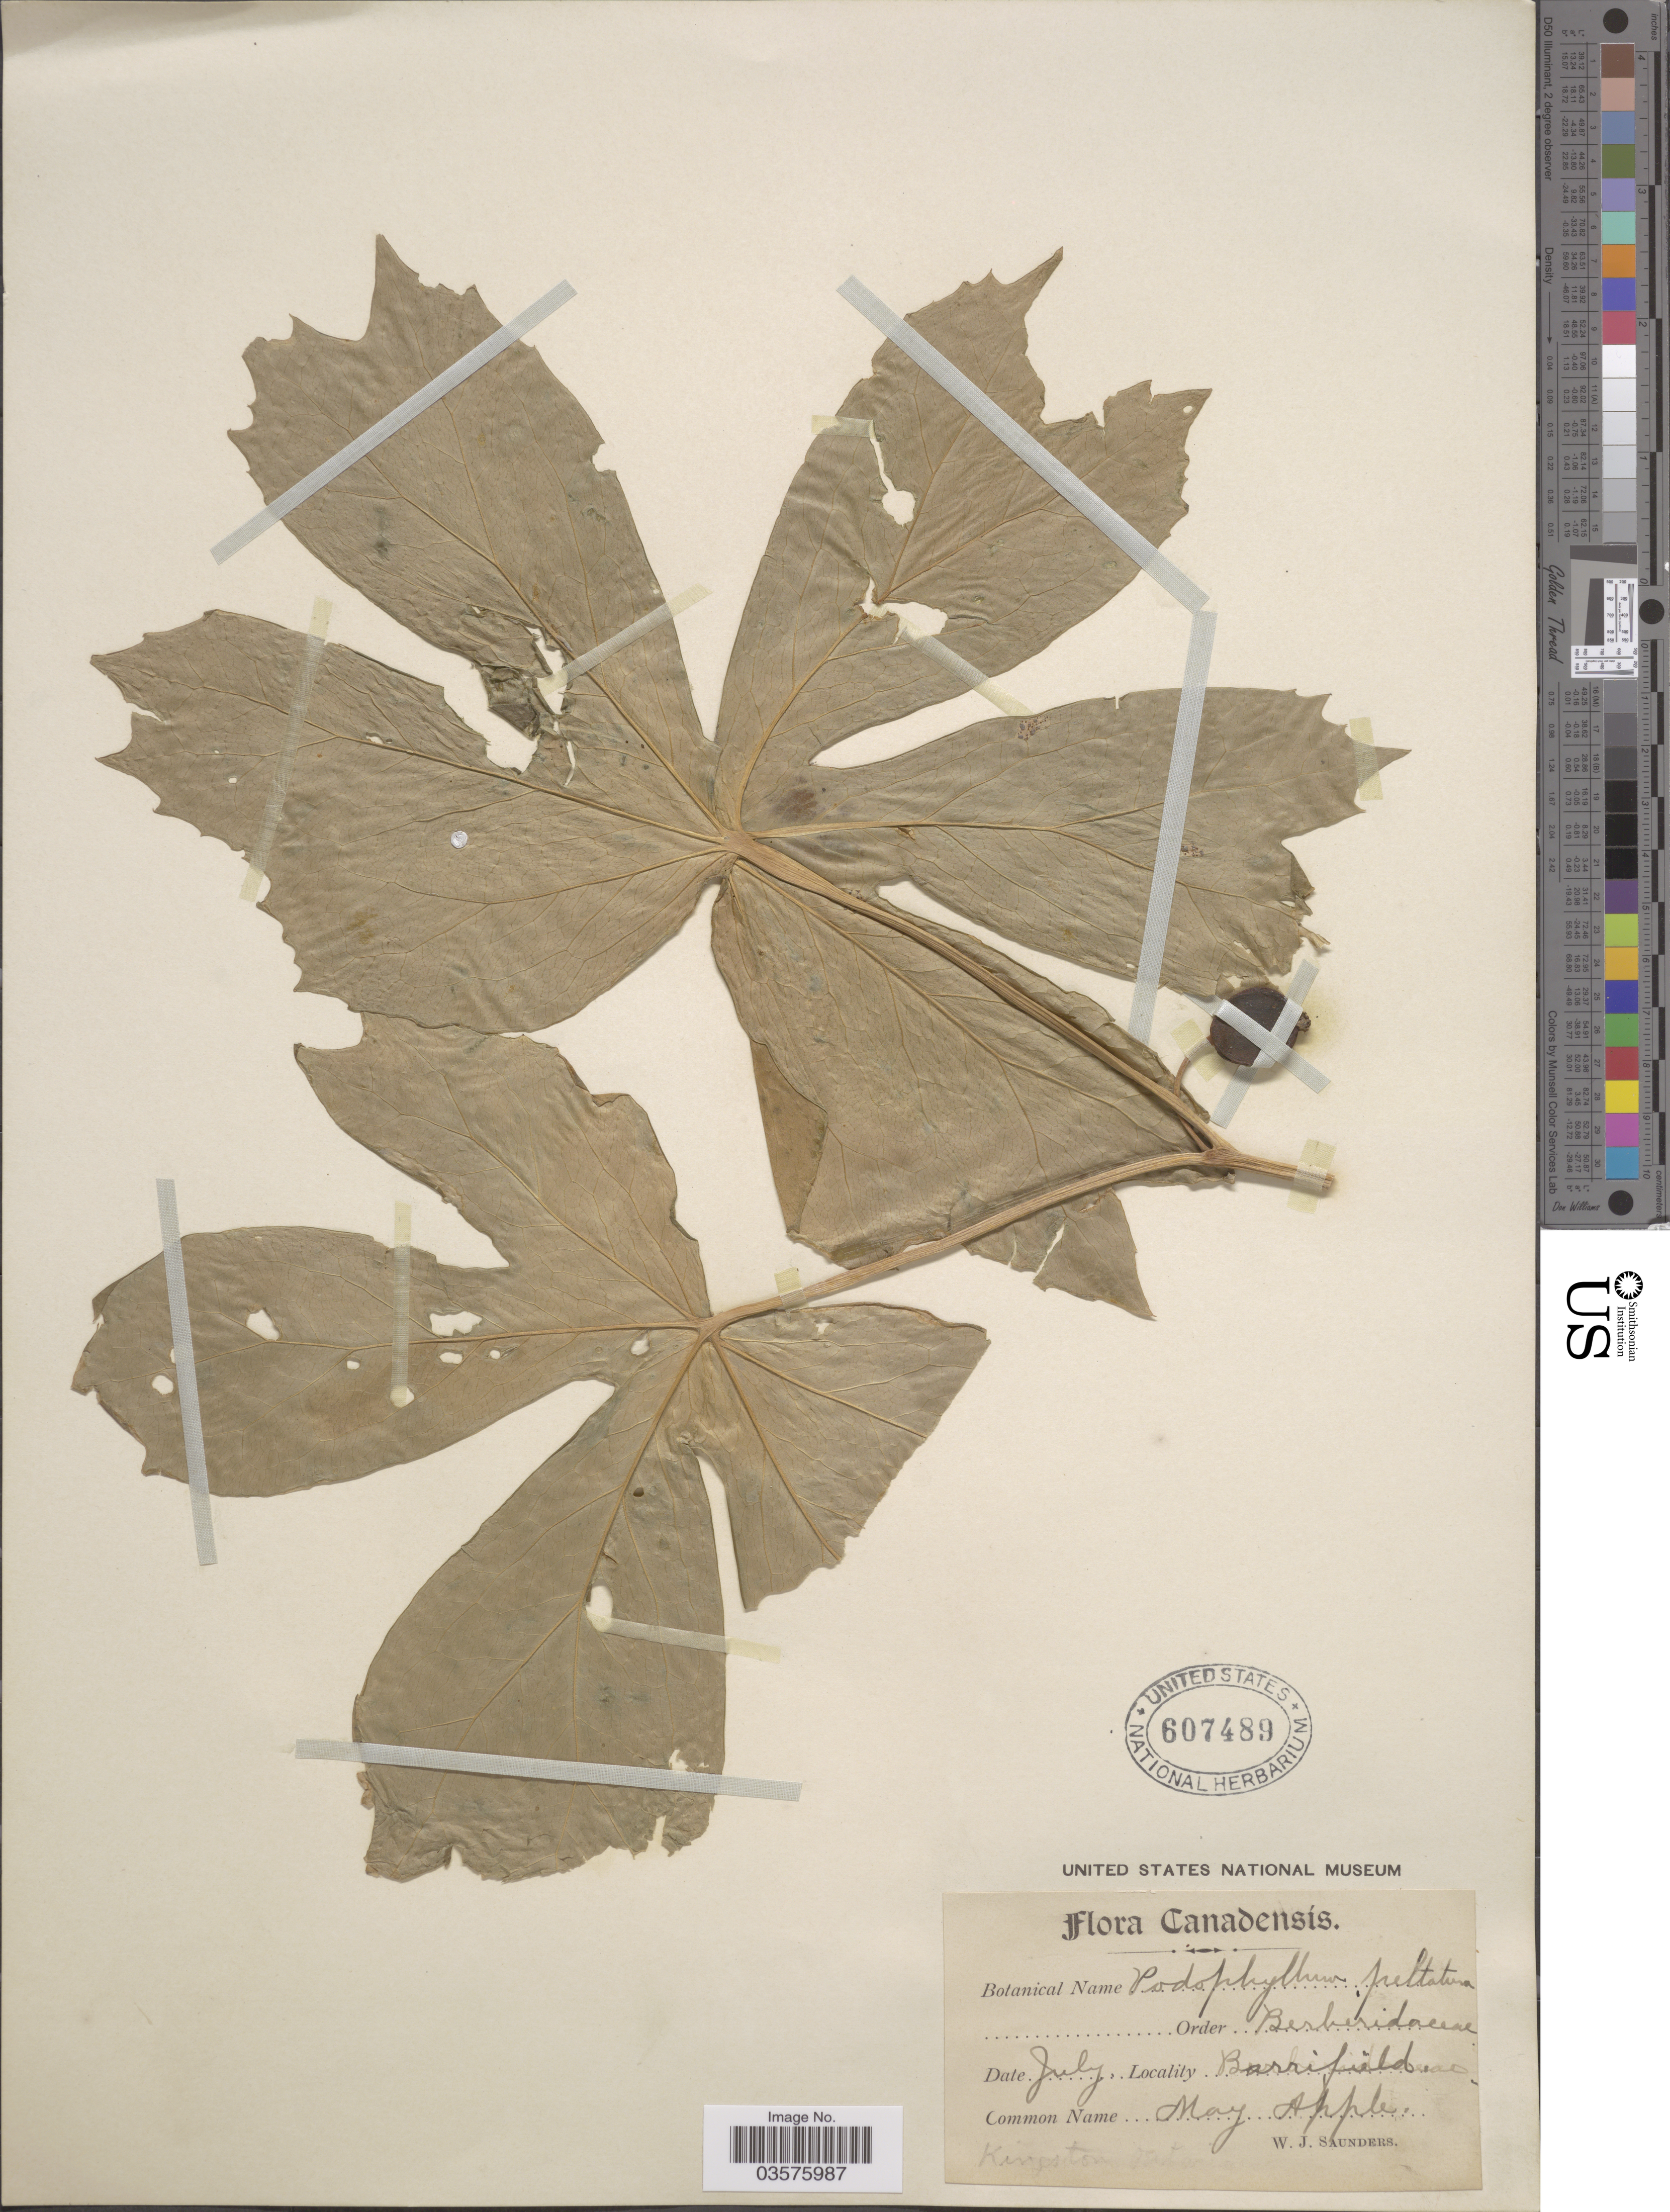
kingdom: Plantae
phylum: Tracheophyta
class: Magnoliopsida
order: Ranunculales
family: Berberidaceae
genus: Podophyllum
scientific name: Podophyllum peltatum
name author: L.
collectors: W. Saunders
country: Canada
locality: Kingston, Barrifield.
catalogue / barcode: US 607489